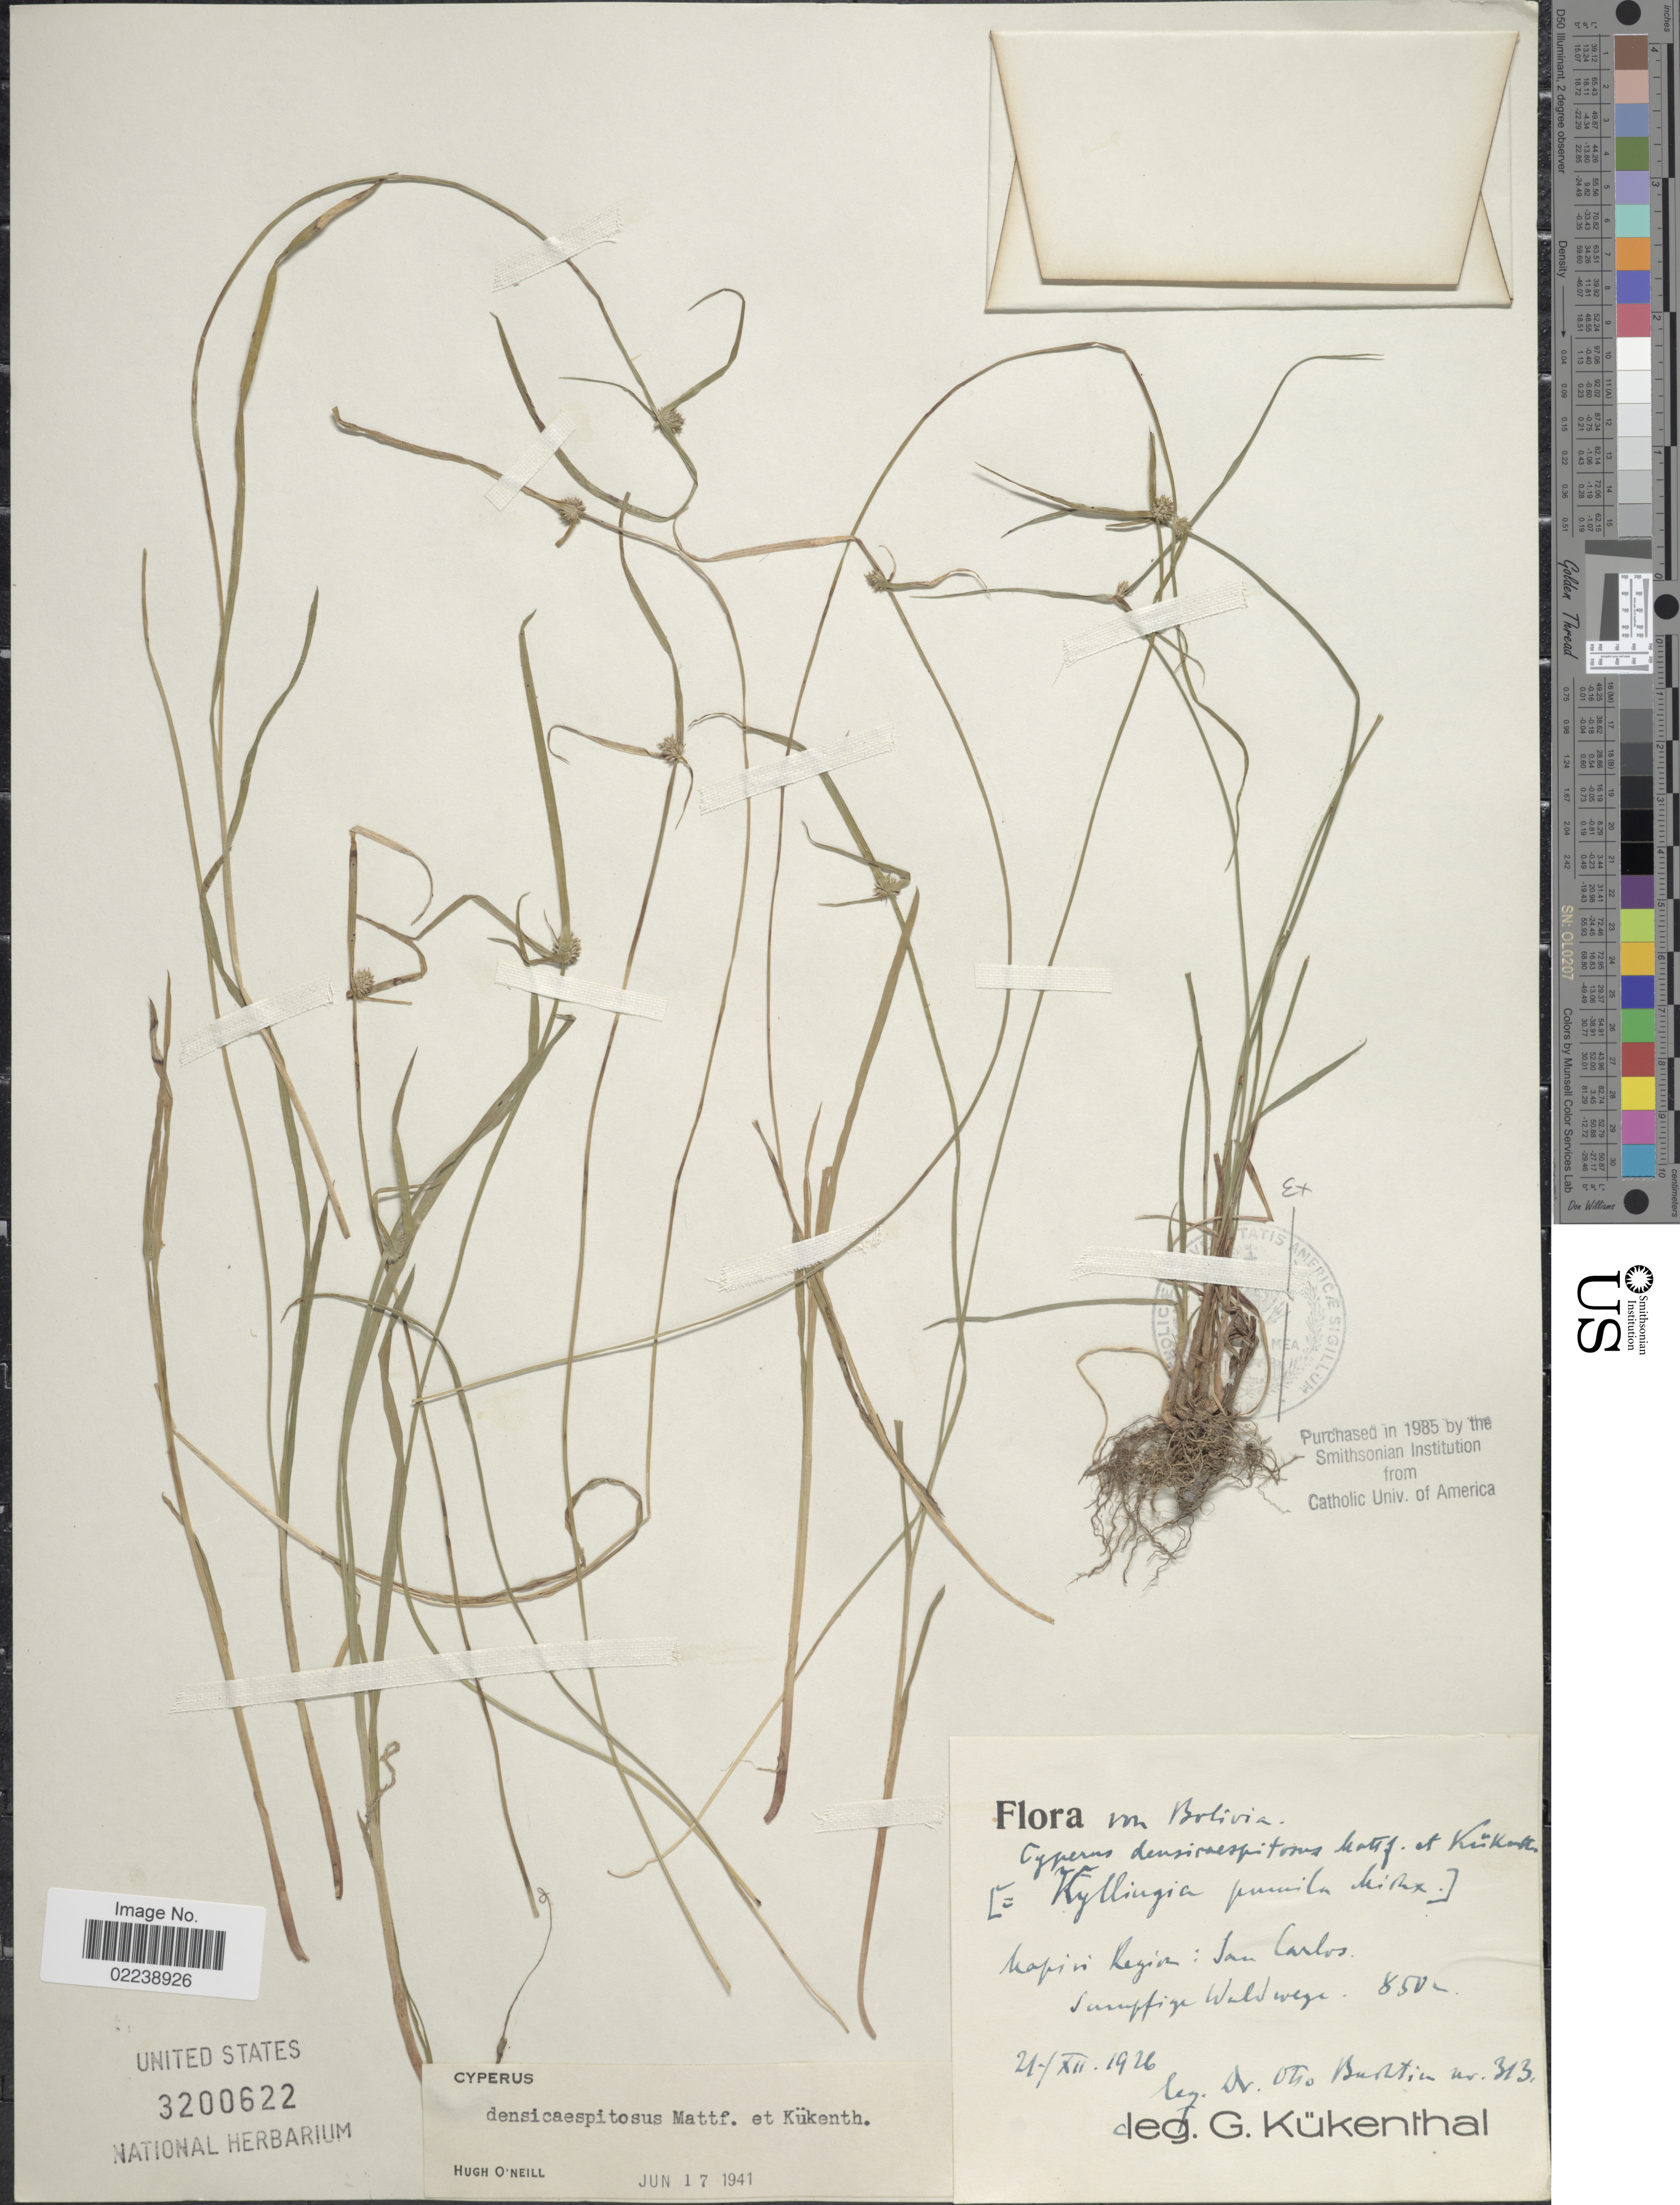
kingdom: Plantae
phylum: Tracheophyta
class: Liliopsida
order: Poales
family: Cyperaceae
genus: Cyperus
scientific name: Cyperus brevifolius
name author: (Rottb.) Hassk.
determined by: Strong, M. T., (US), Smithsonian Institution - National Museum of Natural History (UNITED STATES)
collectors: O. Buchtien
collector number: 313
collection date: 1926-12-21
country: Bolivia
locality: Mapiri Region, San Carlos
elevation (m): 850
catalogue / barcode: US 3200622